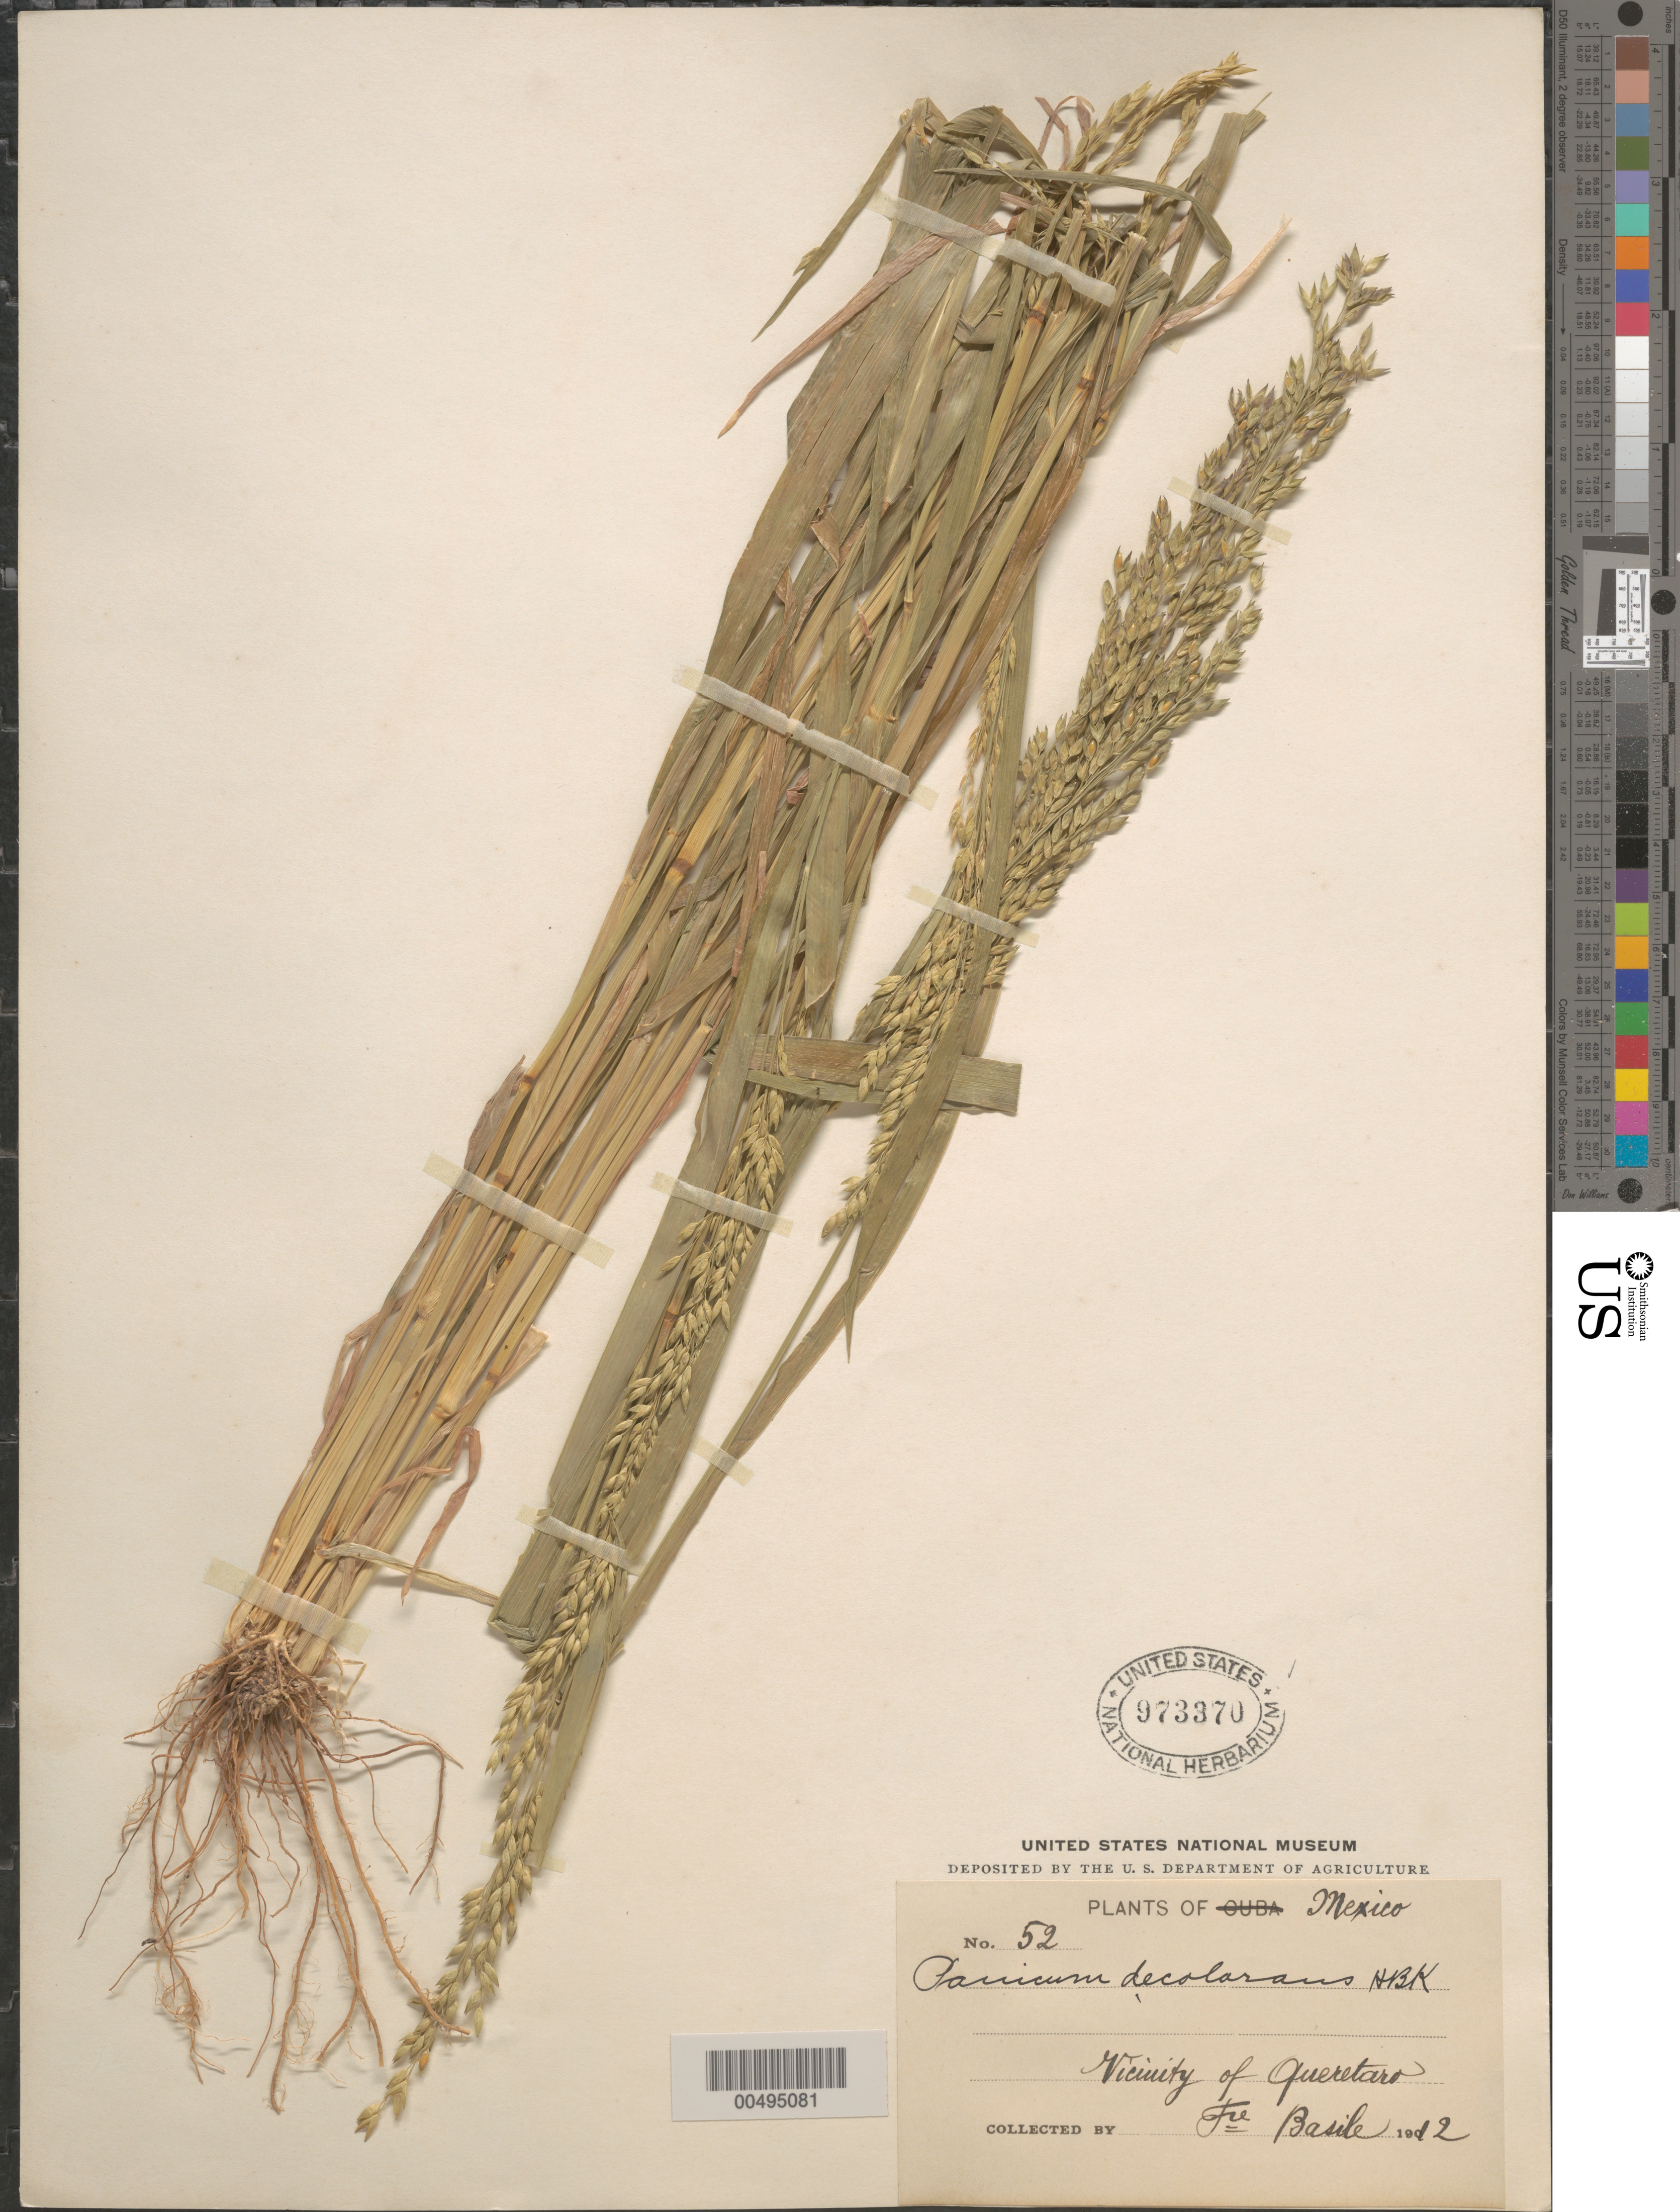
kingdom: Plantae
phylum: Tracheophyta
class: Liliopsida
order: Poales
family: Poaceae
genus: Panicum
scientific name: Panicum decolorans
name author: Kunth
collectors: Bro. Basile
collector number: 52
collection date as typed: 1912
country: Mexico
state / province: Querétaro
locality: Vicinity of Querétaro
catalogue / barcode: US 973370